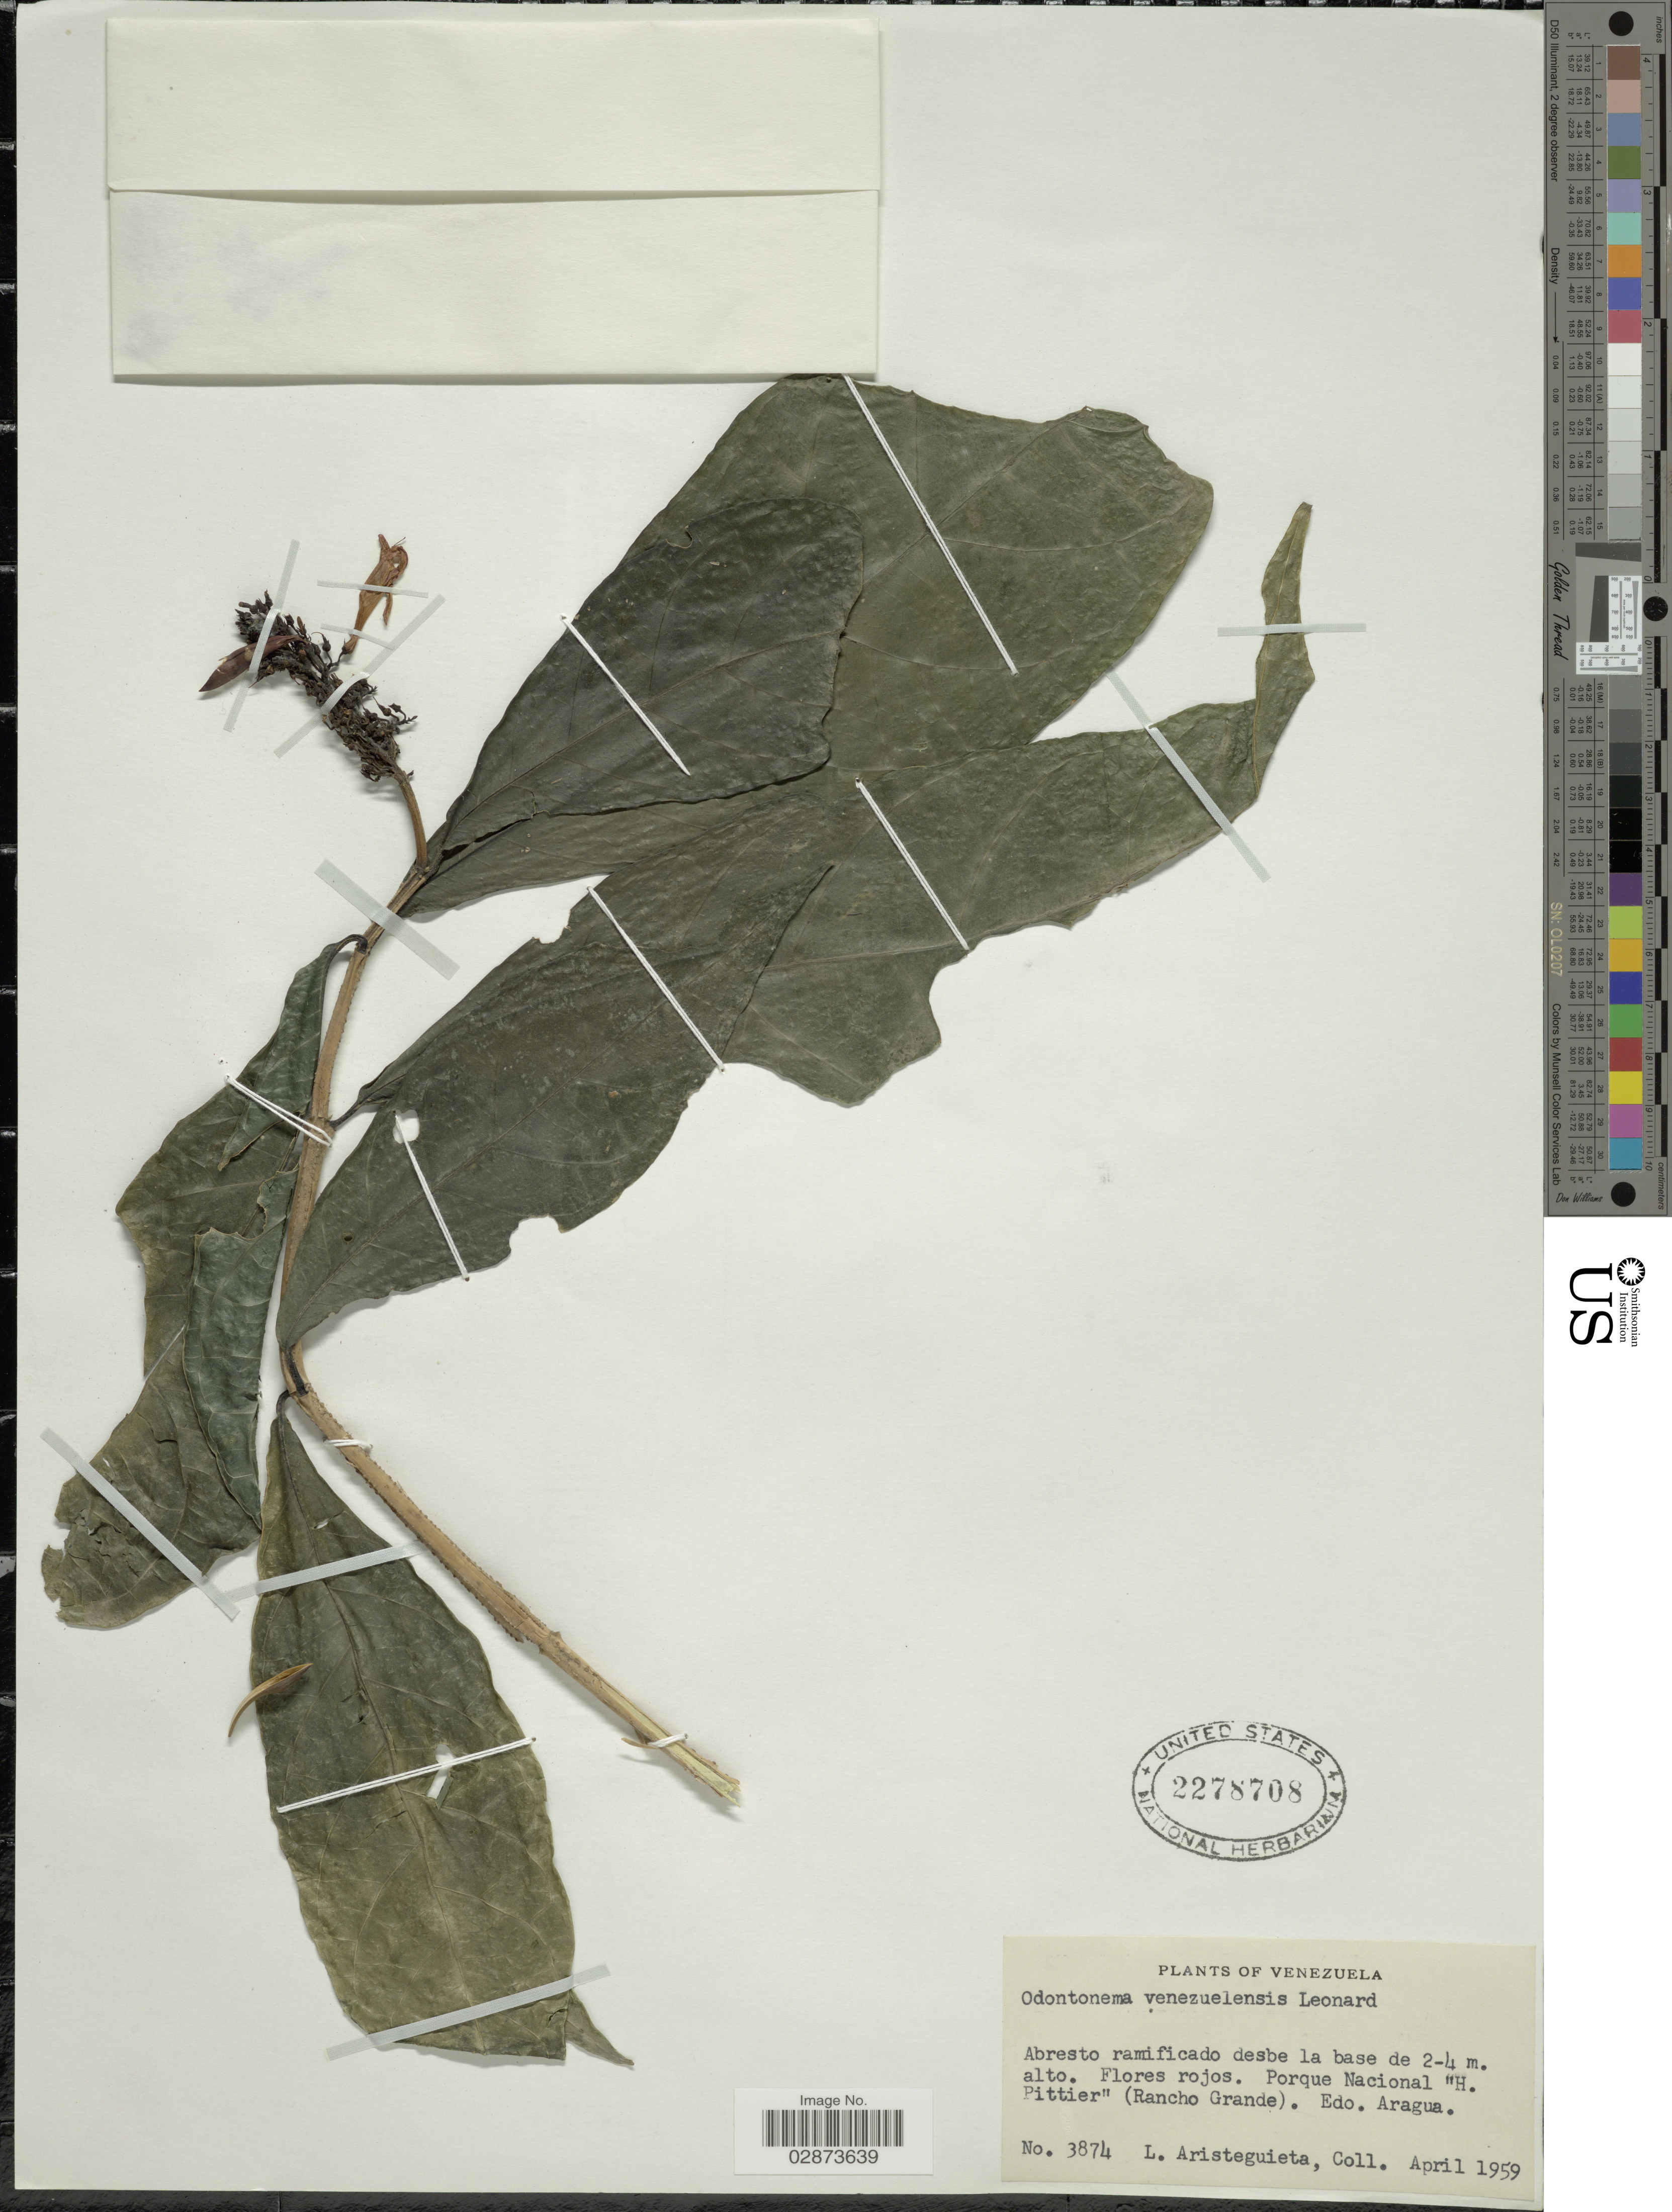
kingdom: Plantae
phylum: Tracheophyta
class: Magnoliopsida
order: Lamiales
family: Acanthaceae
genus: Odontonema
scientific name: Odontonema bracteolatum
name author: (Jacq.) Kuntze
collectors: L. Aristeguieta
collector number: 3874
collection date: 1959-04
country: Venezuela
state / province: Aragua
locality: Porque Nacional "H. Pittier" (Rancho Grande). Edo. Aragua.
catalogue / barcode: US 2278708